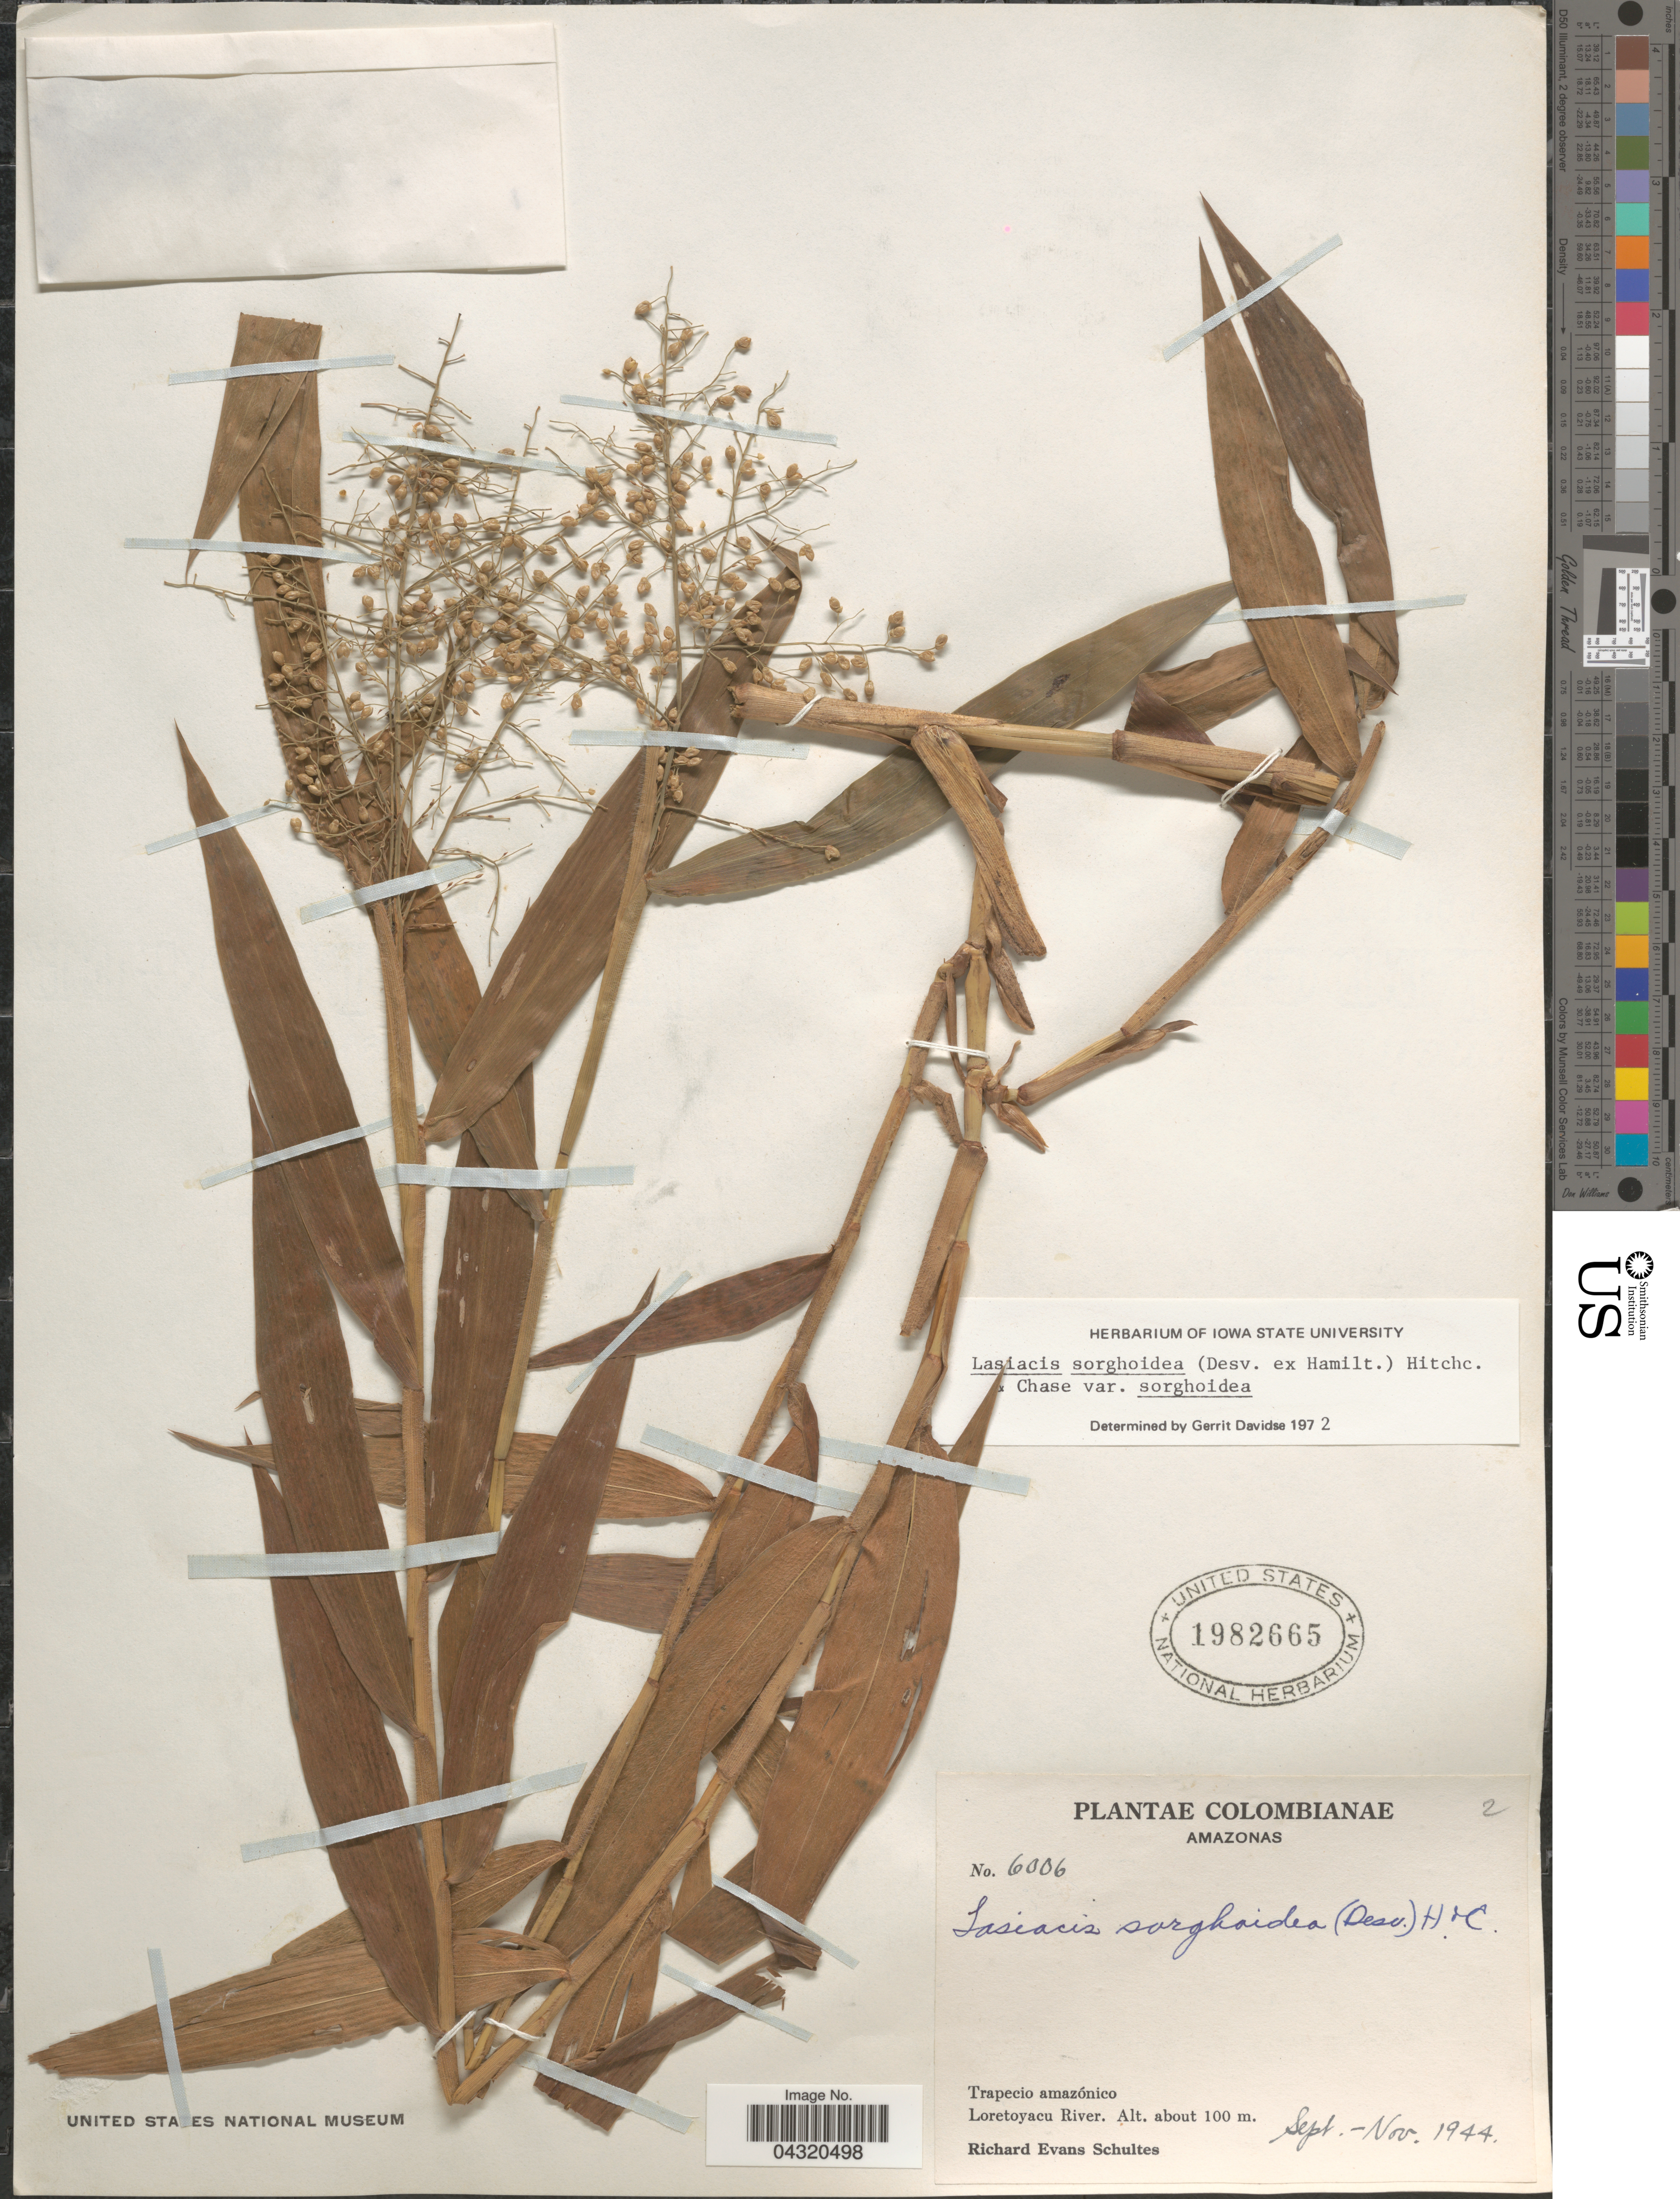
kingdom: Plantae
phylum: Tracheophyta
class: Liliopsida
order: Poales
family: Poaceae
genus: Lasiacis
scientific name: Lasiacis sorghoidea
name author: (Desv. ex Ham.) Hitchc. & Chase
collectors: R. E. Schultes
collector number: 6006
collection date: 1944-09/1944-11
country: Colombia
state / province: Amazônas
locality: Trapecio amazónico. Loretoyacu River.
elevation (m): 100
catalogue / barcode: US 1982665